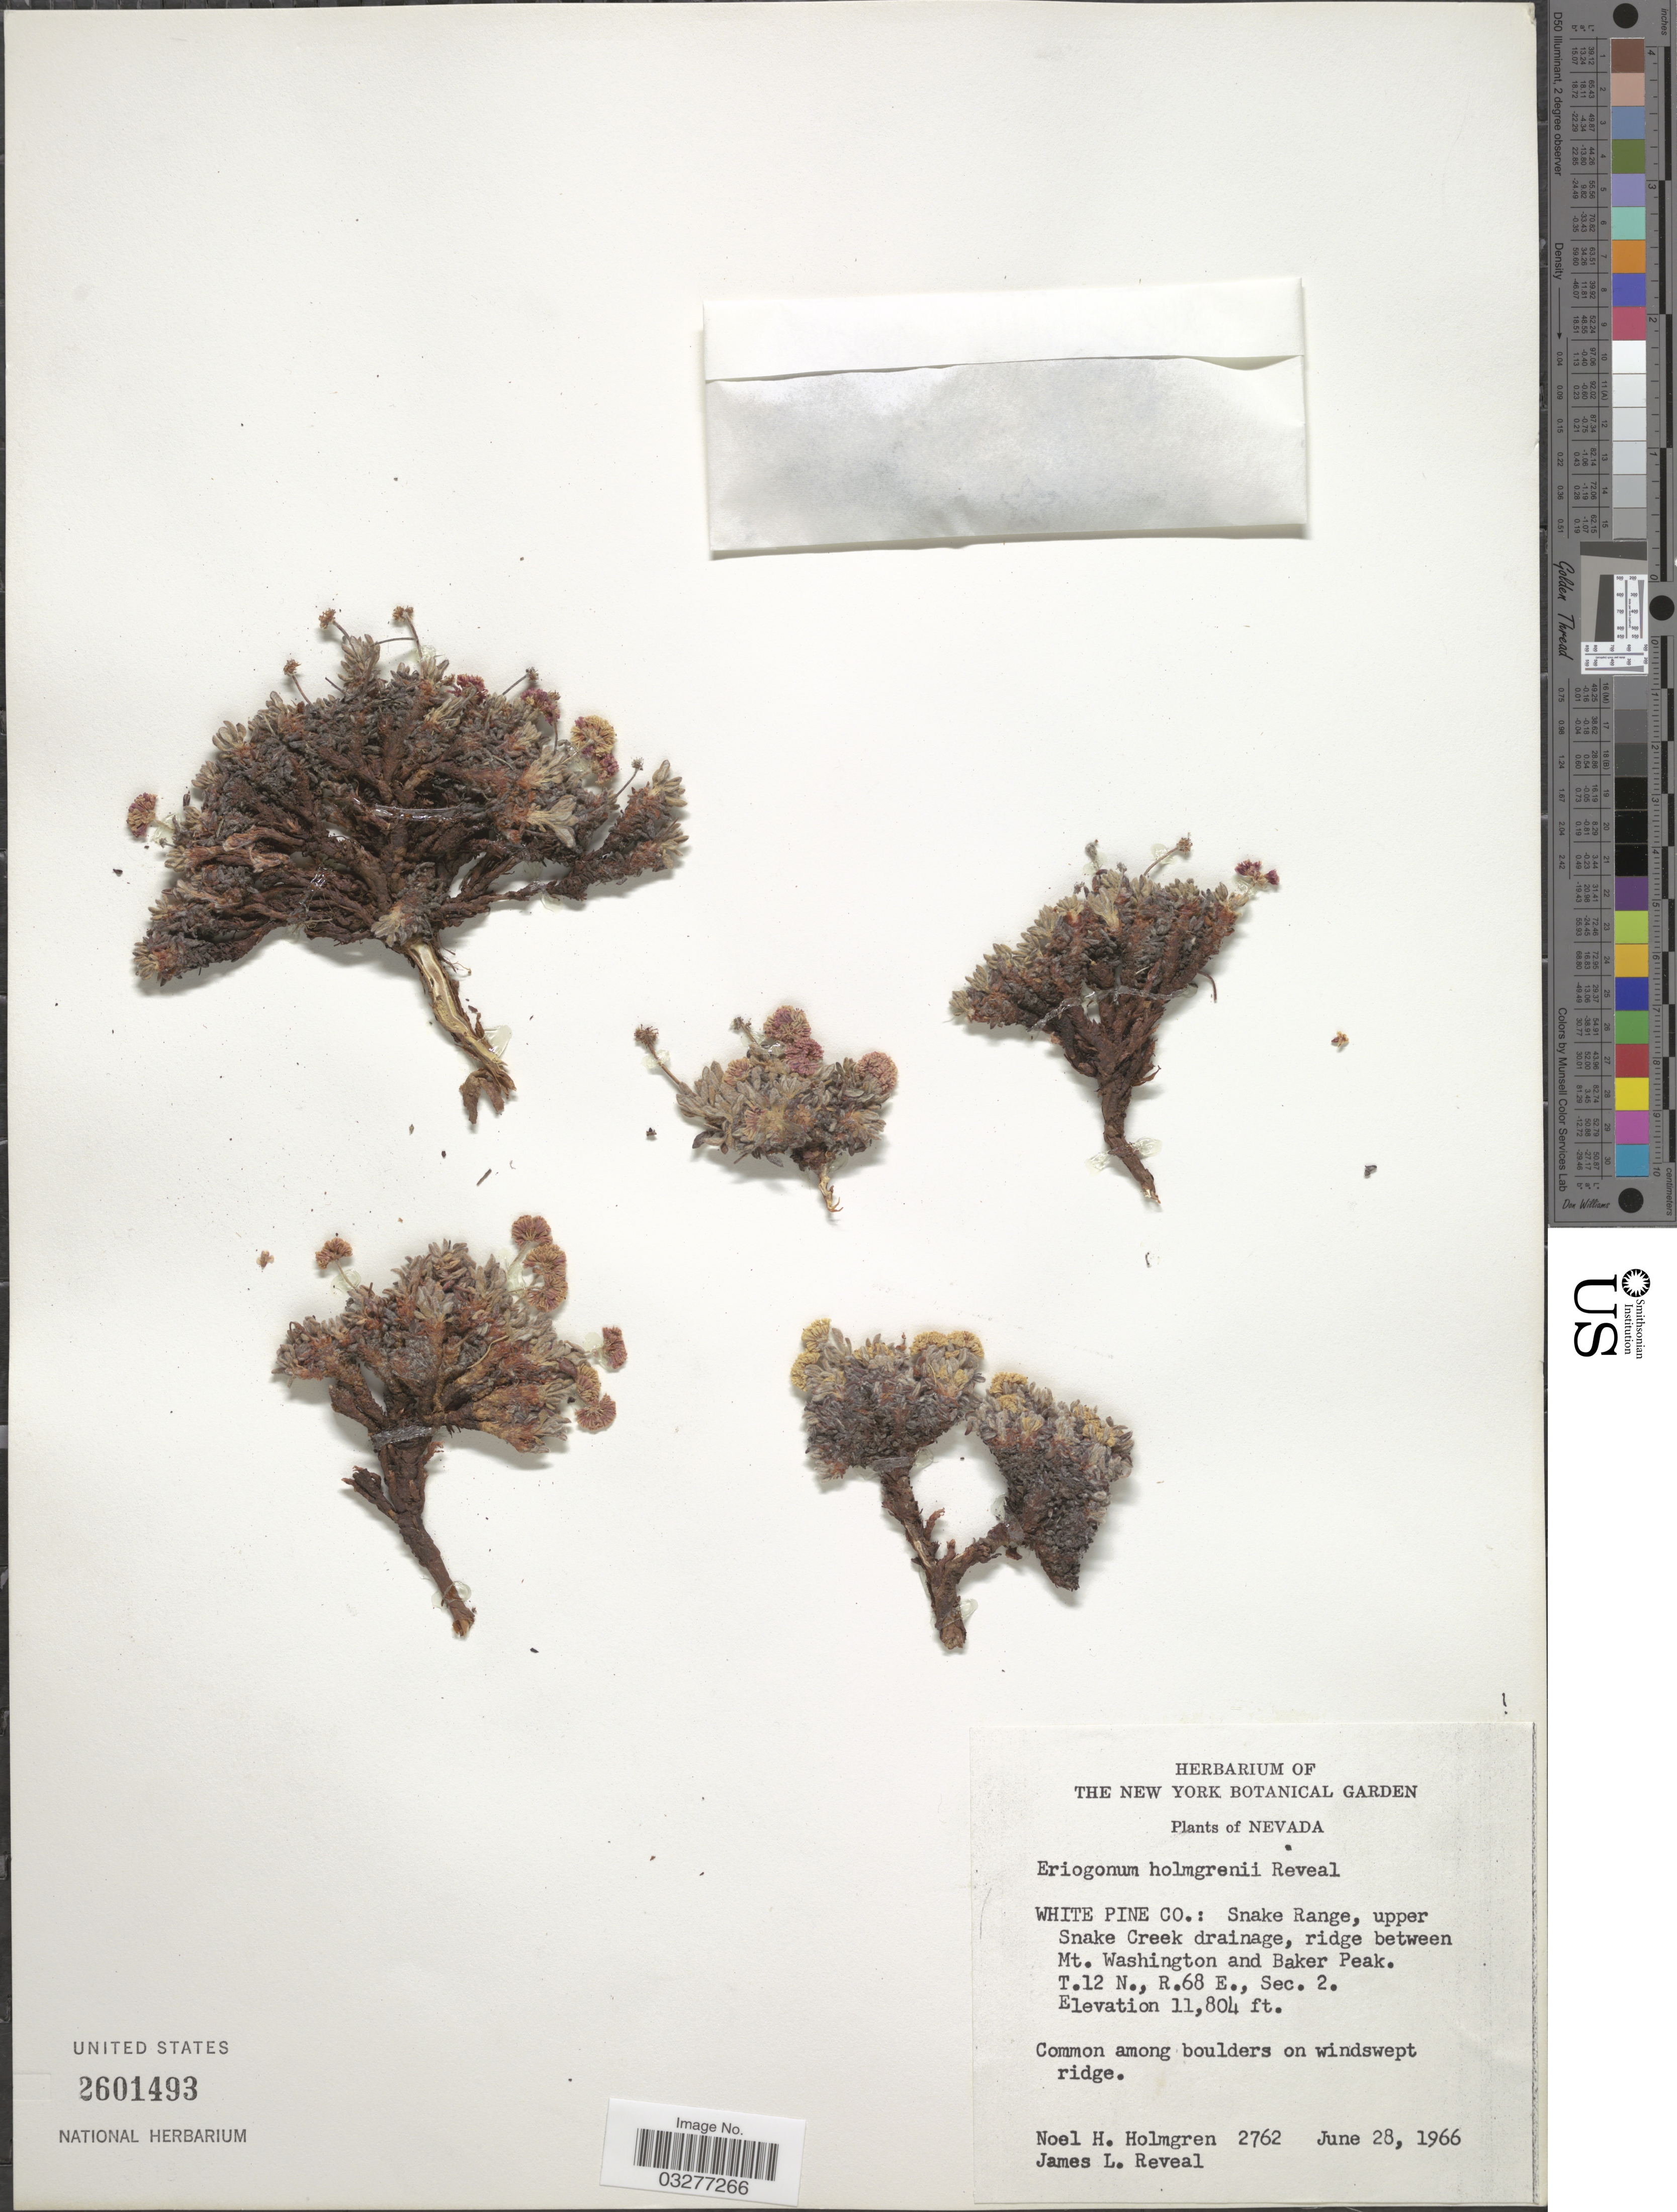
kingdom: Plantae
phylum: Tracheophyta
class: Magnoliopsida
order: Caryophyllales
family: Polygonaceae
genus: Eriogonum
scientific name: Eriogonum holmgrenii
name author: Reveal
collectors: N. H. Holmgren & J. L. Reveal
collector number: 2762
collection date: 1966-06-28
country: United States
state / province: Nevada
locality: White Pine Co.: Snake Range, upper Snake Creek drainage, ridge between Mt. Washington and Baker Peak. T. 12 N., R.68 E., Sec. 2.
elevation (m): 3598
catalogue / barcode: US 2601493